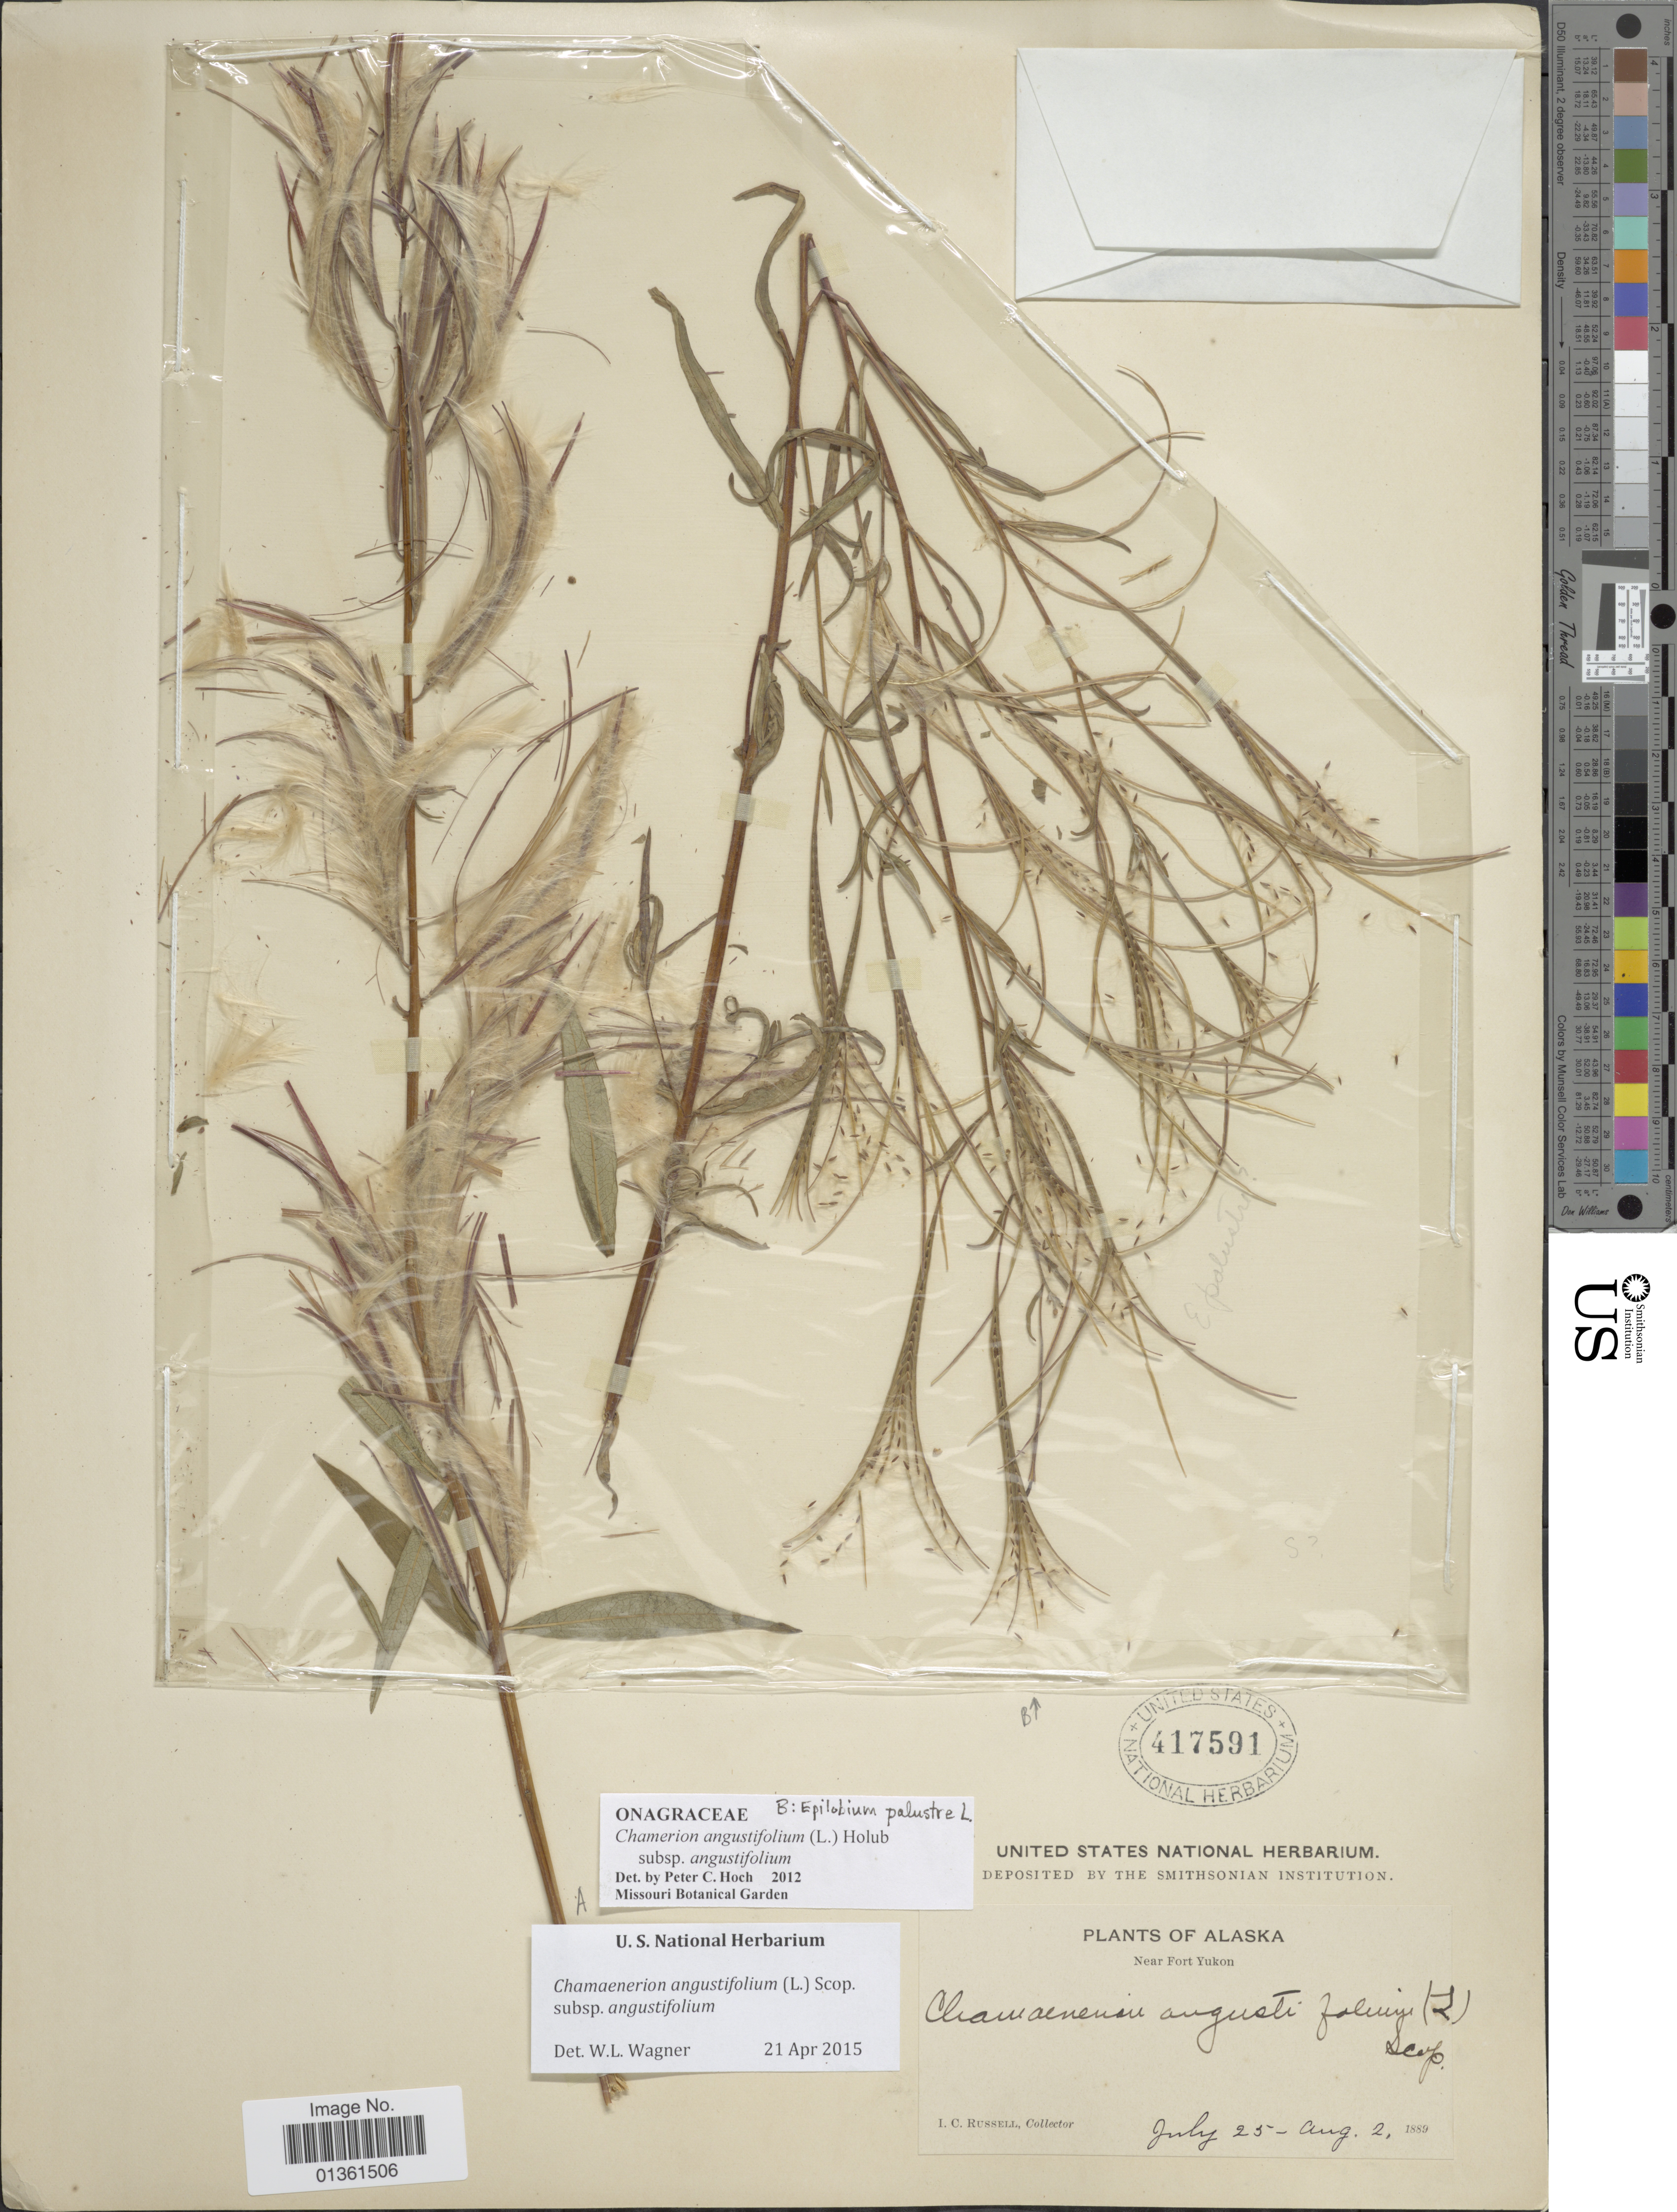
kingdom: Plantae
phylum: Tracheophyta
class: Magnoliopsida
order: Myrtales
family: Onagraceae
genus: Chamaenerion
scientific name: Chamaenerion angustifolium subsp. angustifolium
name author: (L.) Scop.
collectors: I. C. Russell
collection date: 1889-07-25/1889-08-02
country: United States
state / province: Alaska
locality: Near Fort Yukon.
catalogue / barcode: US 417591